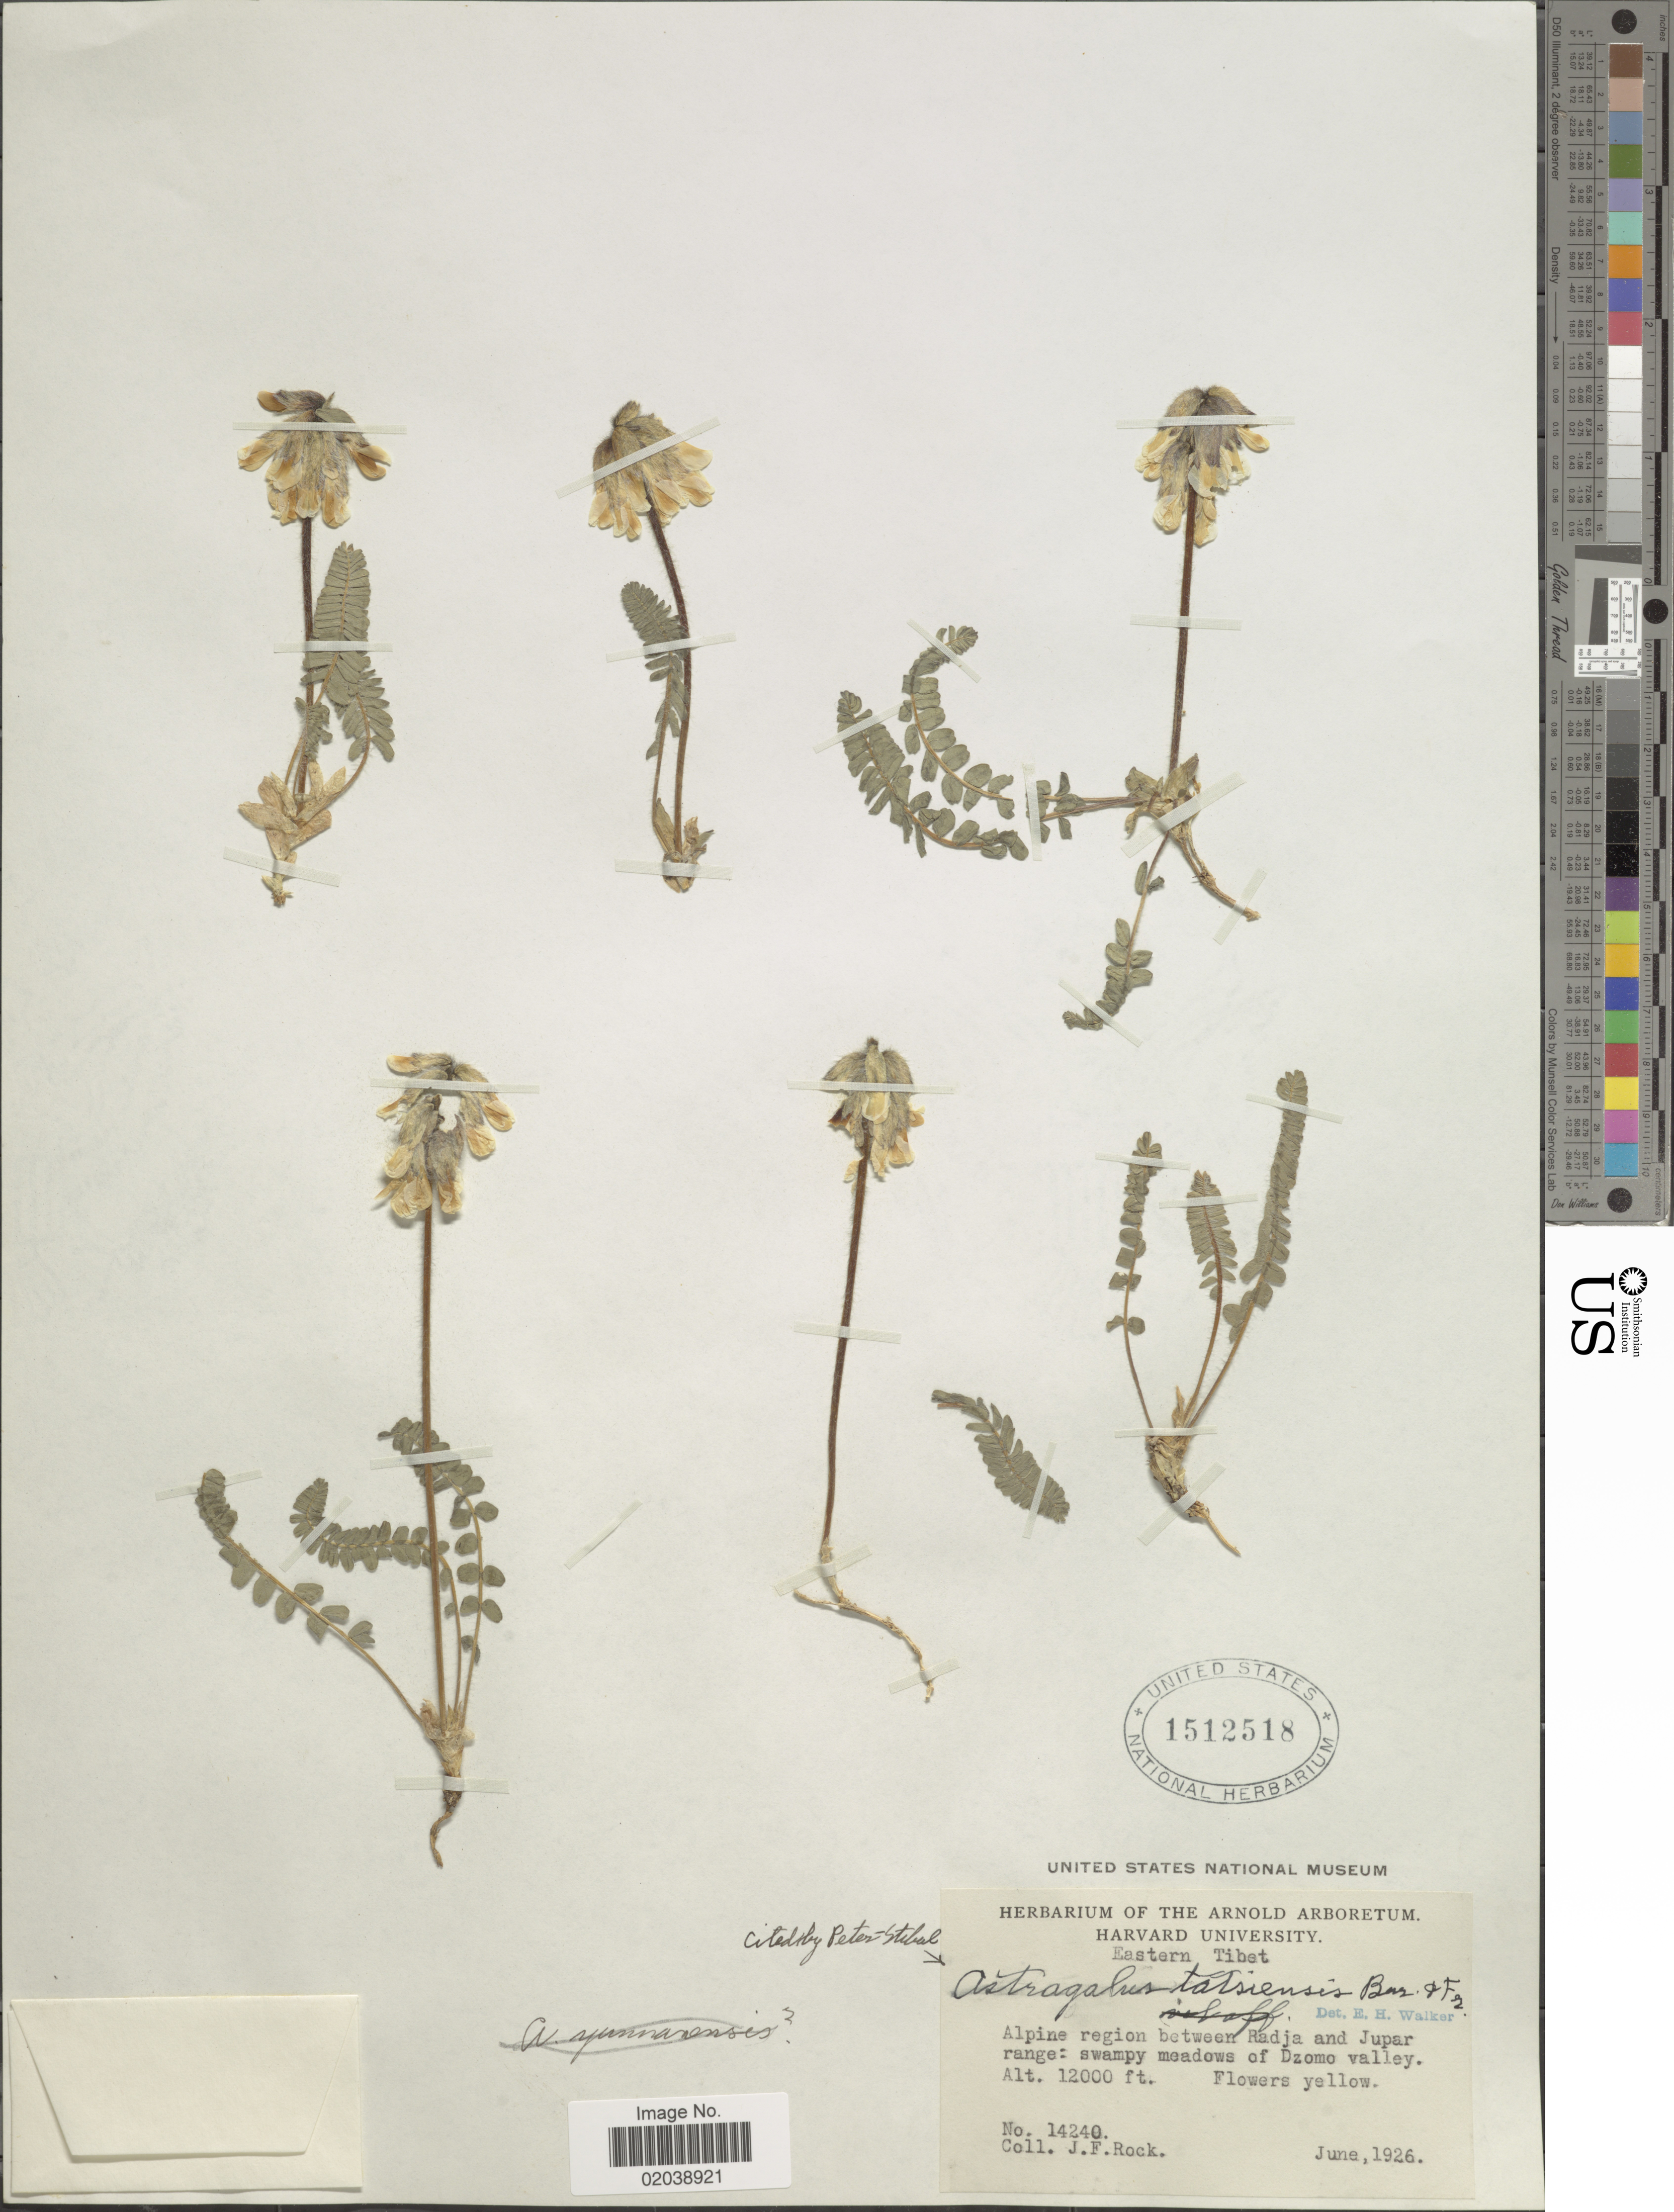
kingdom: Plantae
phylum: Tracheophyta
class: Magnoliopsida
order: Fabales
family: Fabaceae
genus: Astragalus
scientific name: Astragalus tatsiensis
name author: Bureau & Franch.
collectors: J. Rock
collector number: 14240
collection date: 1926-06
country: China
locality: Eastern Tibet; Alpine region between Radja and Jupar range, swampy meadows of Dzomp Valley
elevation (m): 3658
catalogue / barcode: US 1512518